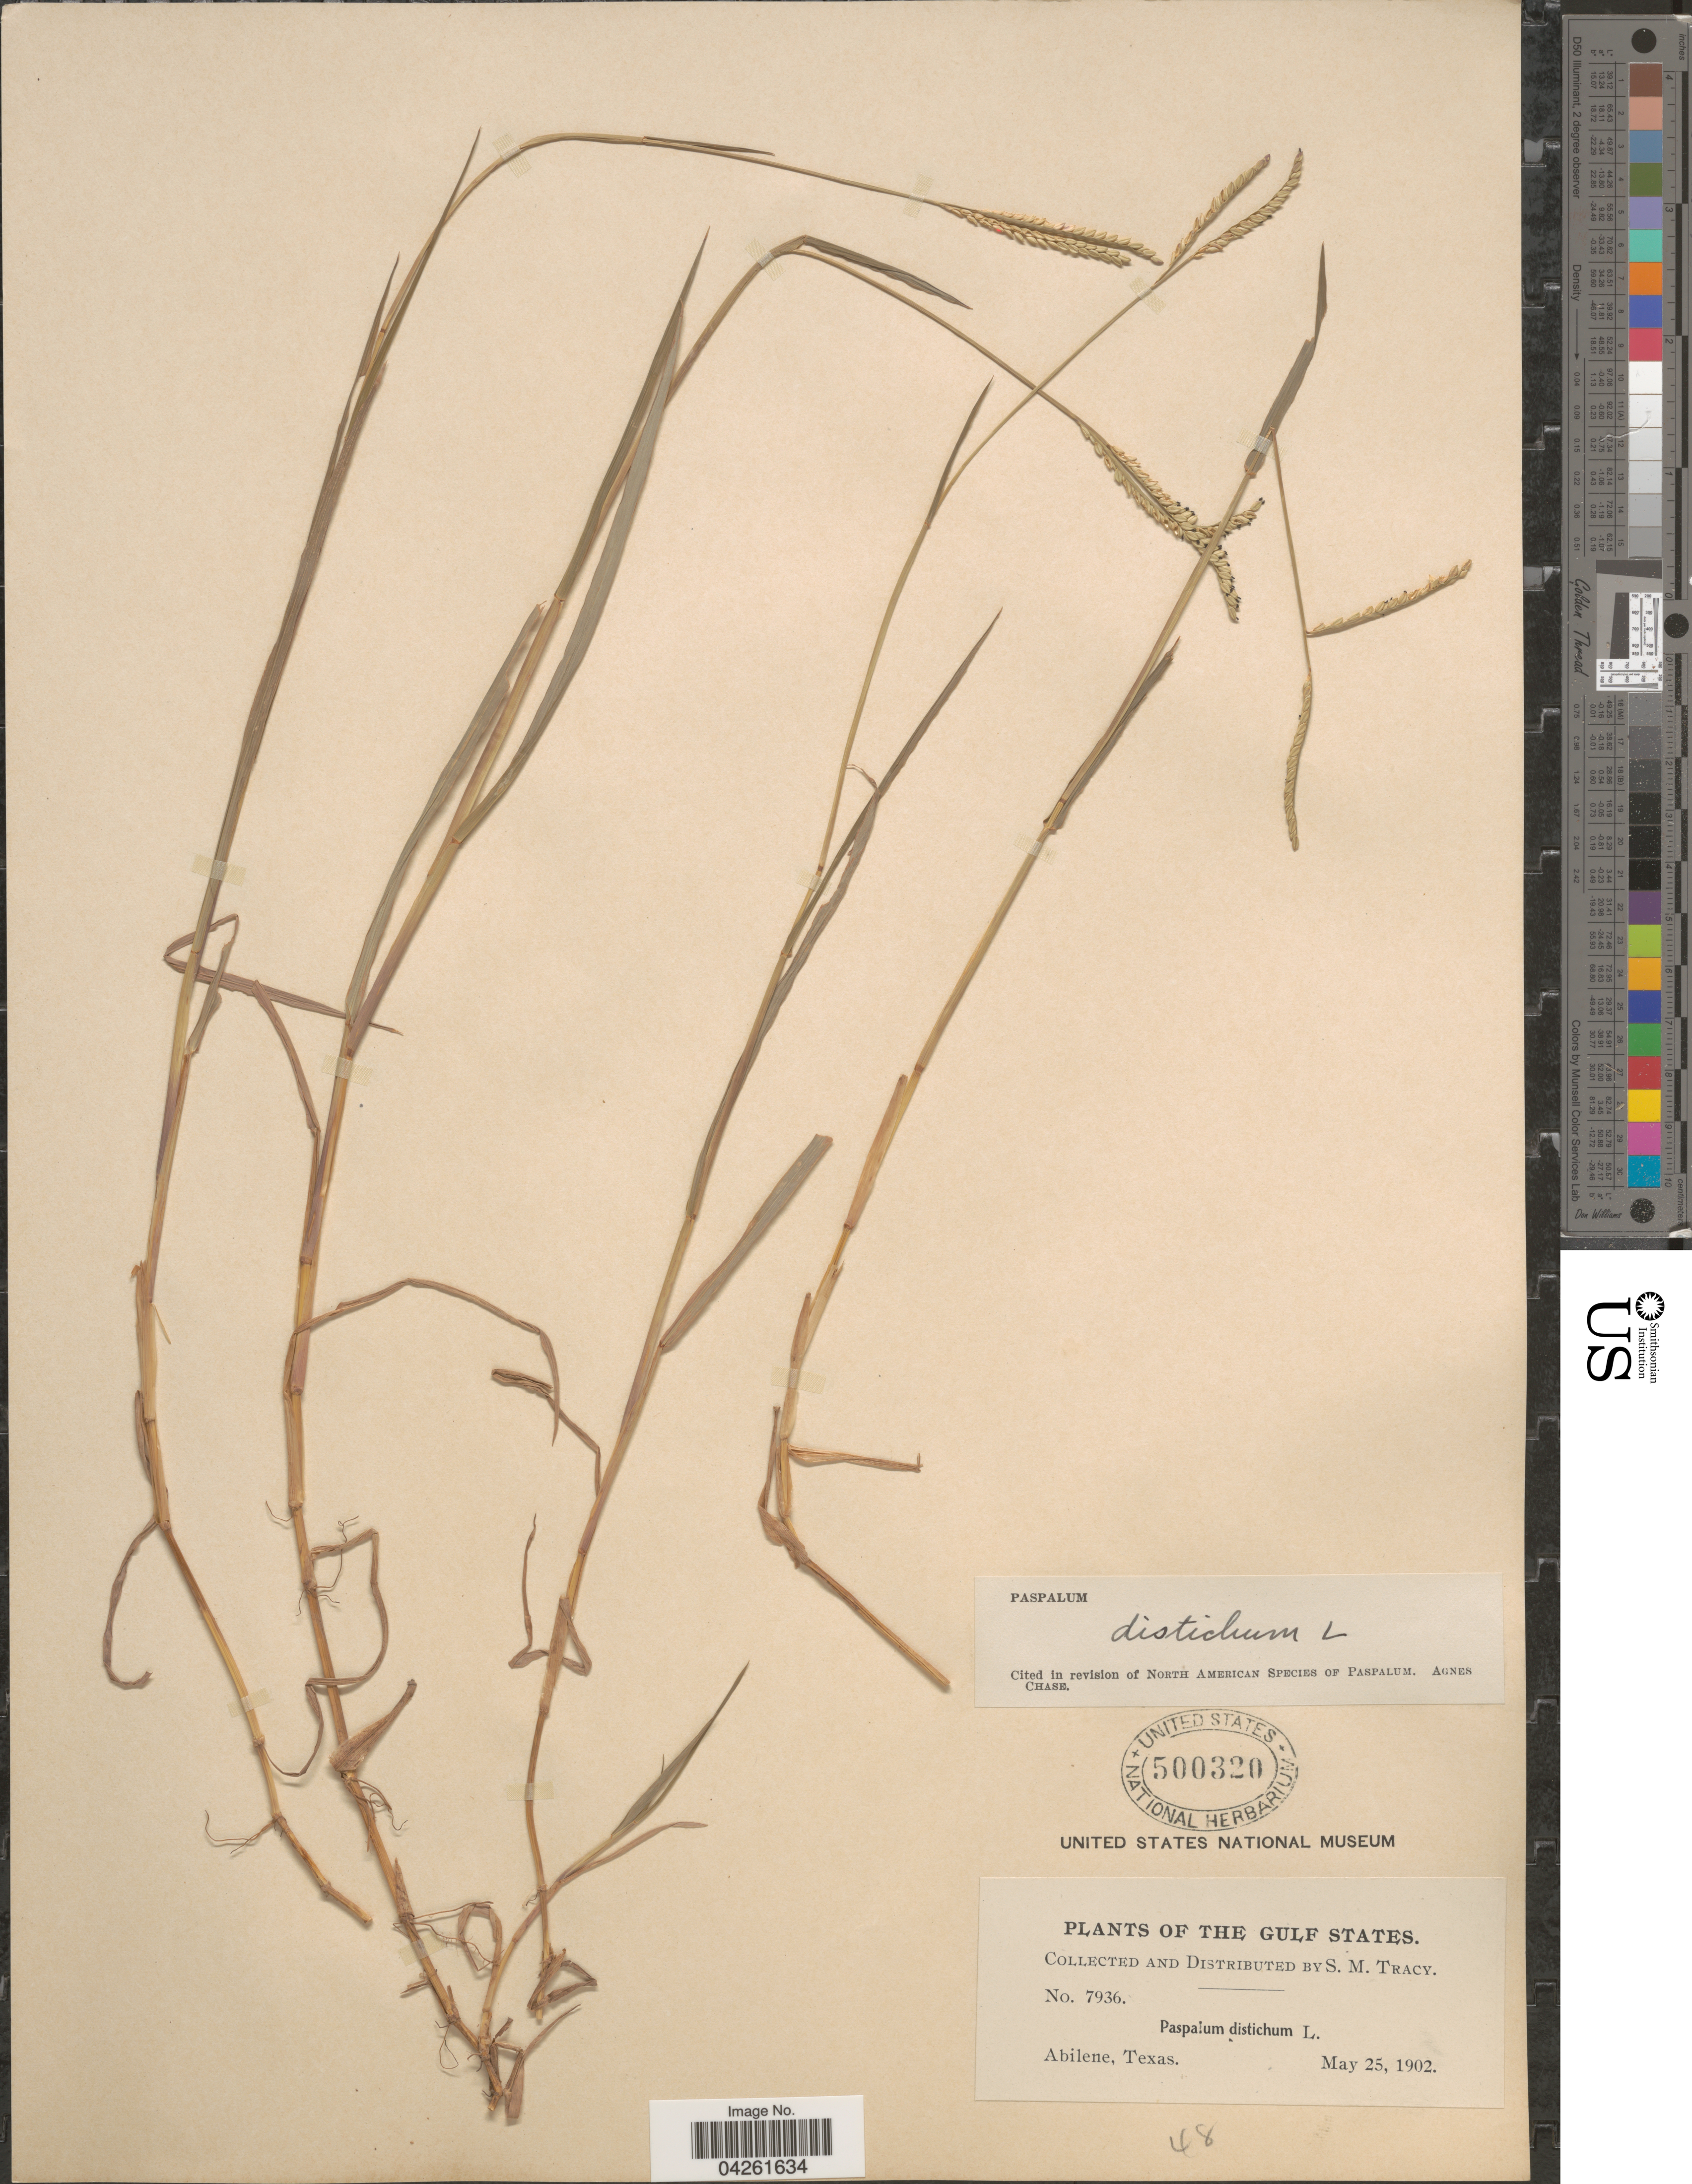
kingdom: Plantae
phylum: Tracheophyta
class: Liliopsida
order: Poales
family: Poaceae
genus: Paspalum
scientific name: Paspalum distichum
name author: L.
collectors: S. M. Tracy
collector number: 7936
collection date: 1902-05-25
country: United States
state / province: Texas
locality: The Gulf States. Abilene.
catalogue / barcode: US 500320